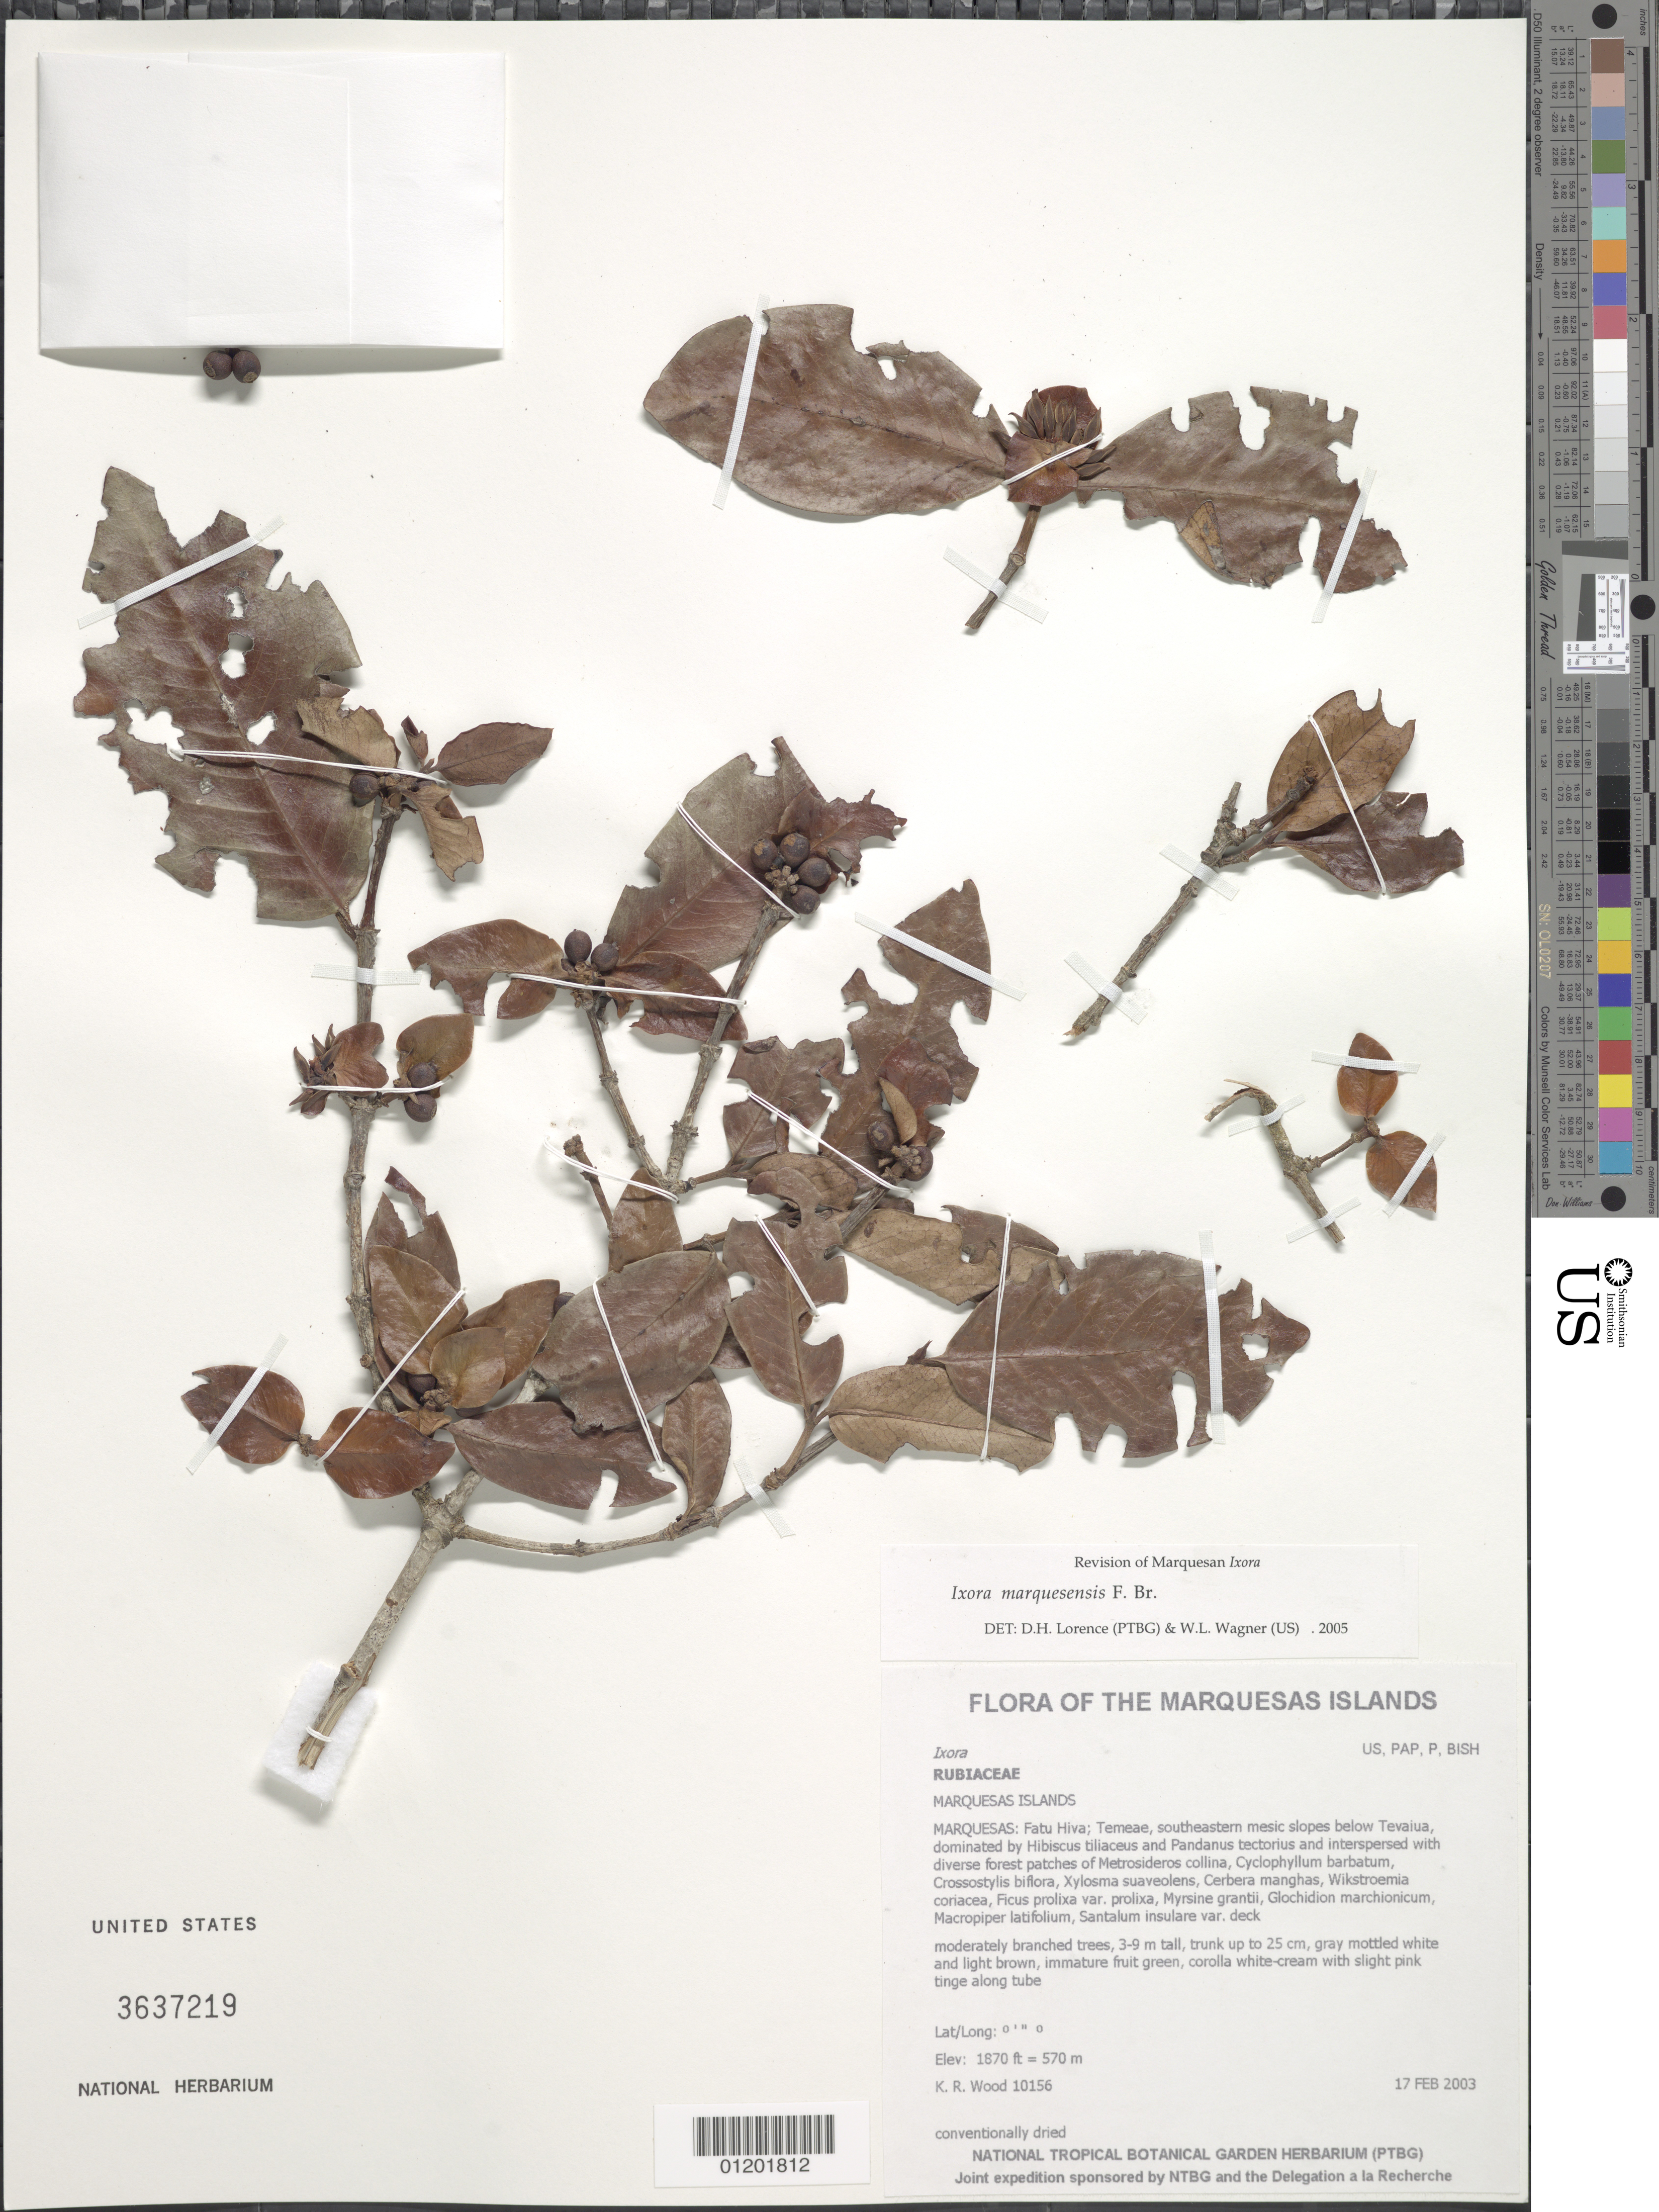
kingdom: Plantae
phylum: Tracheophyta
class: Magnoliopsida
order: Gentianales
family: Rubiaceae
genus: Ixora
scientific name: Ixora marquesensis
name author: F. Br.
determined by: Lorence, David H.; Wagner, W. H.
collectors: K. R. Wood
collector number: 10156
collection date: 2003-02-17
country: French Polynesia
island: Fatu Hiva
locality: Temeae, southeastern mesic slopes below Tevaiua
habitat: mid-slope, N aspect, moderate slope, scattered, mesic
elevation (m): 570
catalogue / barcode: US 3637219